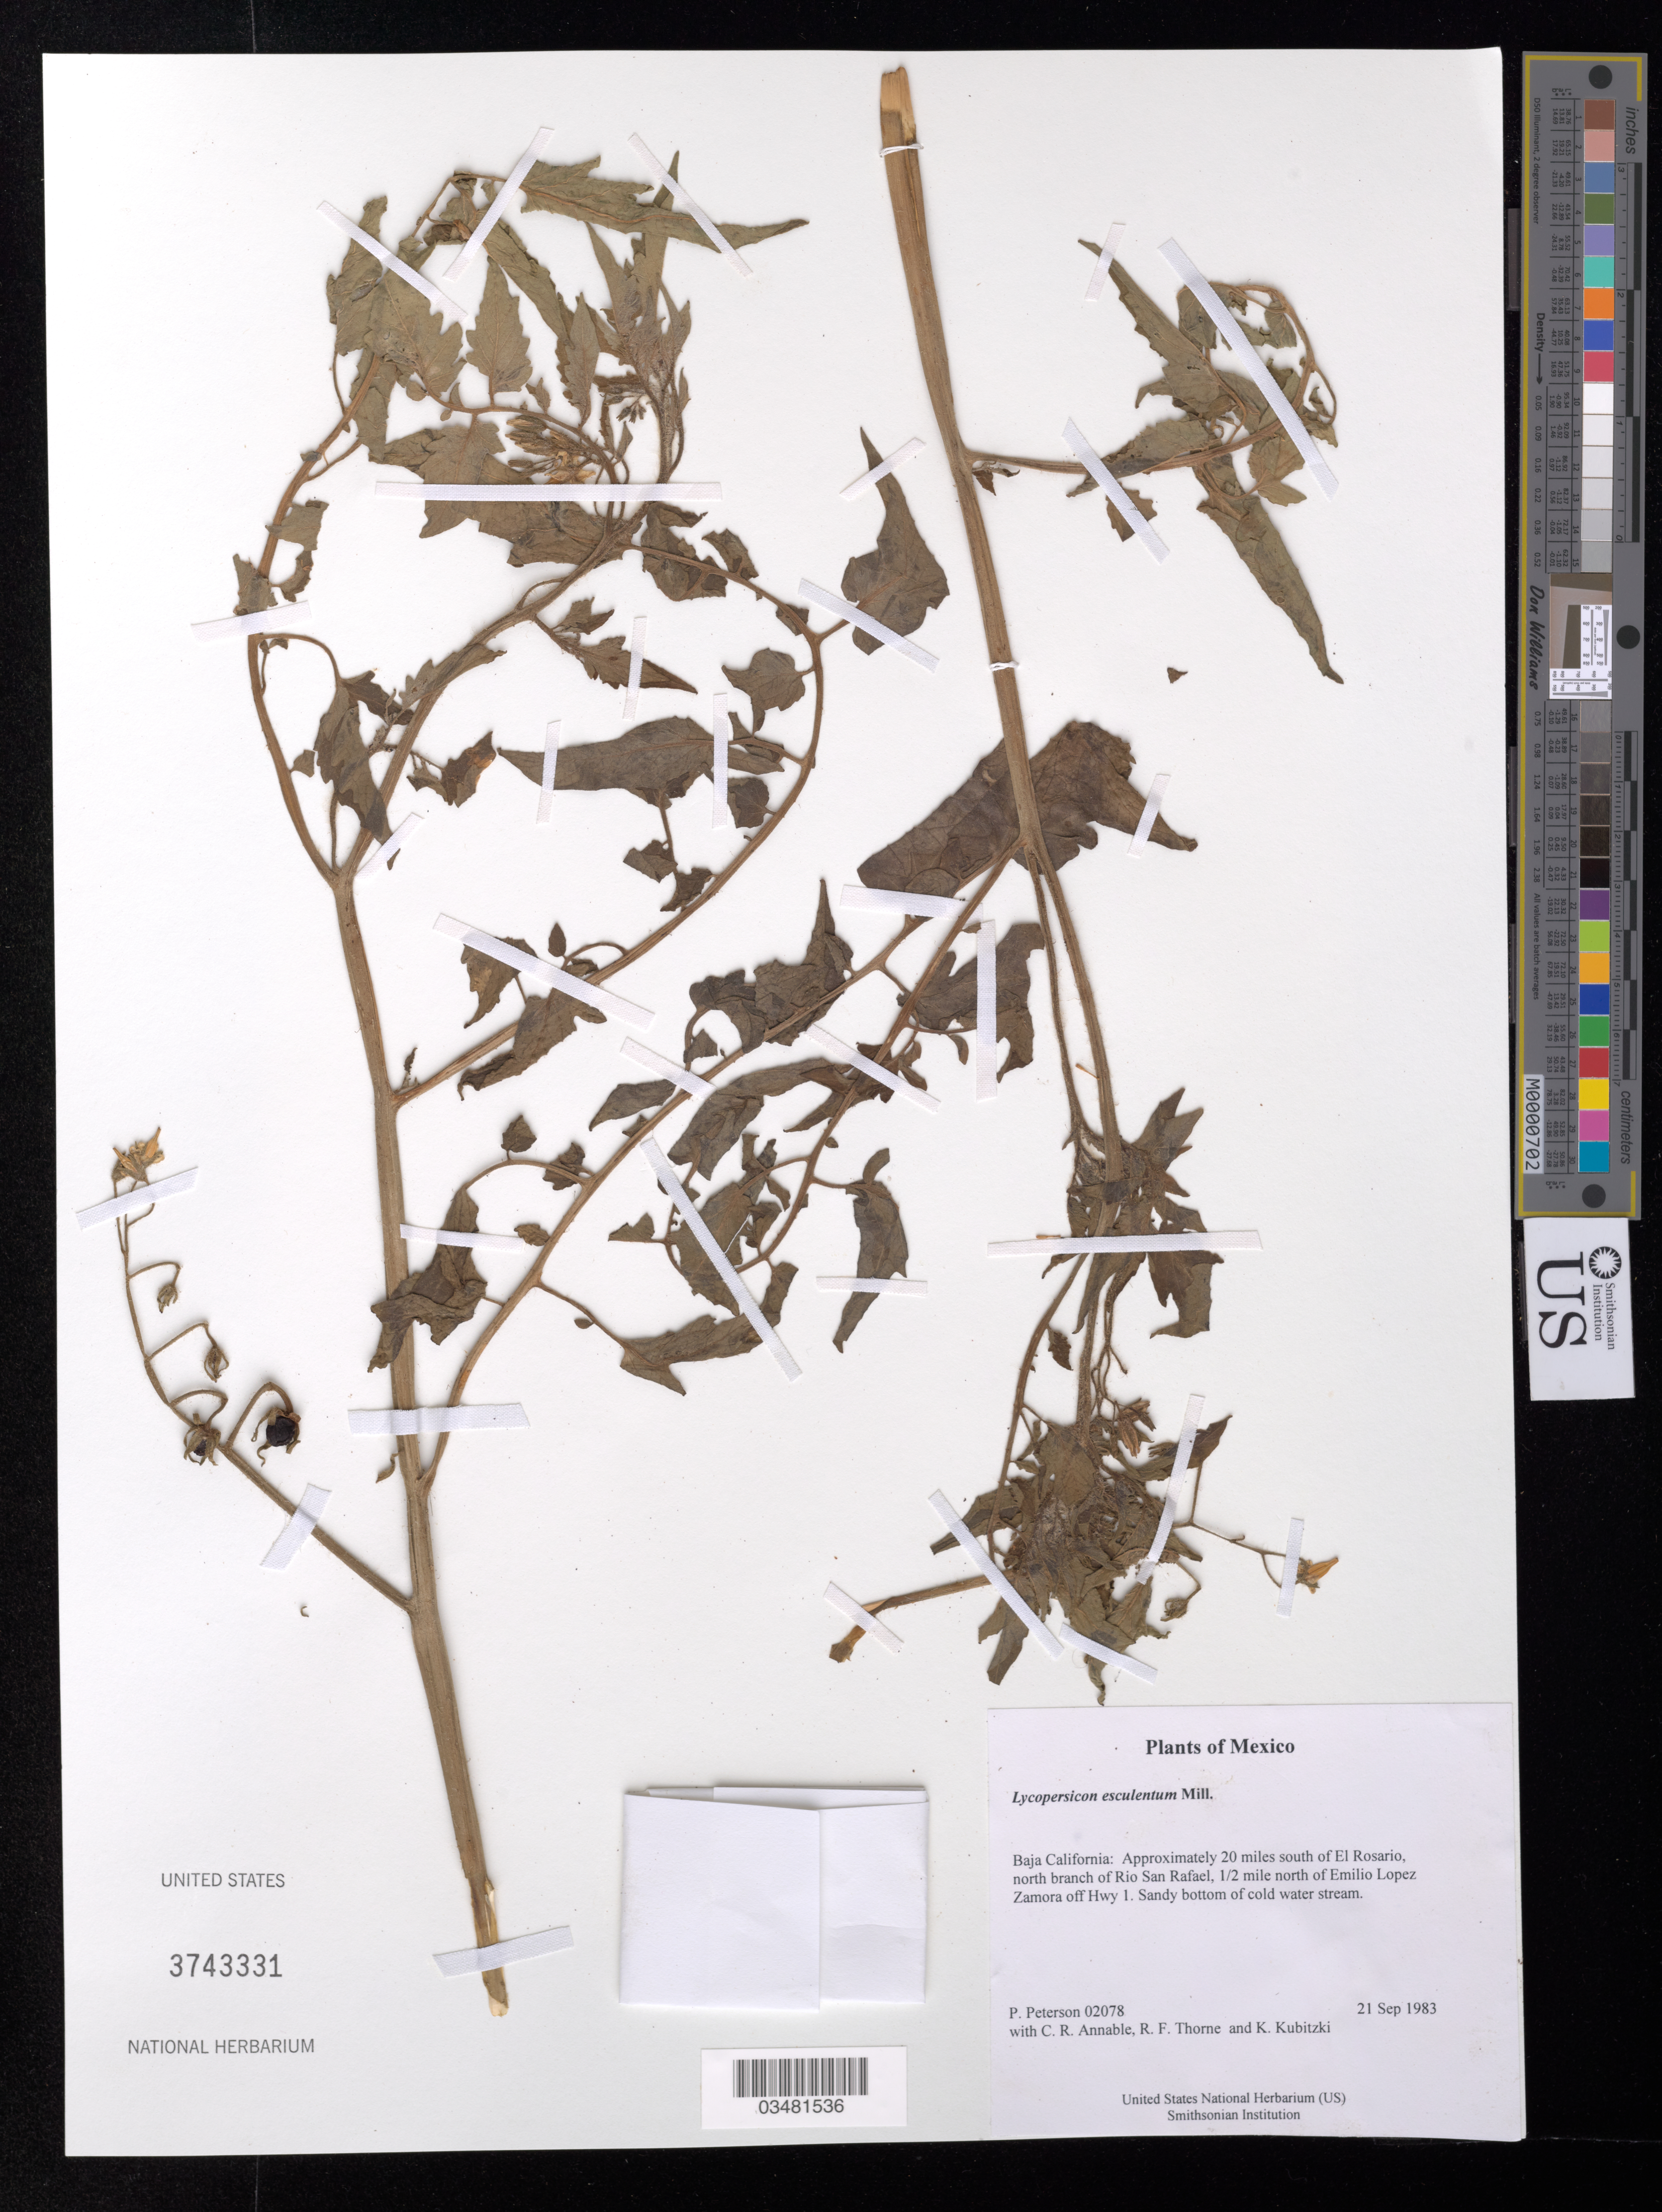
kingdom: Plantae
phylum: Tracheophyta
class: Magnoliopsida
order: Solanales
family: Solanaceae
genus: Lycopersicon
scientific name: Lycopersicon esculentum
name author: Mill.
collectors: P. M. Peterson, C. R. Annable, R. F. Thorne & K. Kubitzki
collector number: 02078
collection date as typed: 21 Sep 1983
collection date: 1983-09-21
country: Mexico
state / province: Baja California Norte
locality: Approximately 20 miles south of El Rosario, north branch of Rio San Rafael, 1/2 mile north of Emilio Lopez Zamora off Hwy 1.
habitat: Sandy bottom of cold water stream.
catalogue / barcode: US 3743331